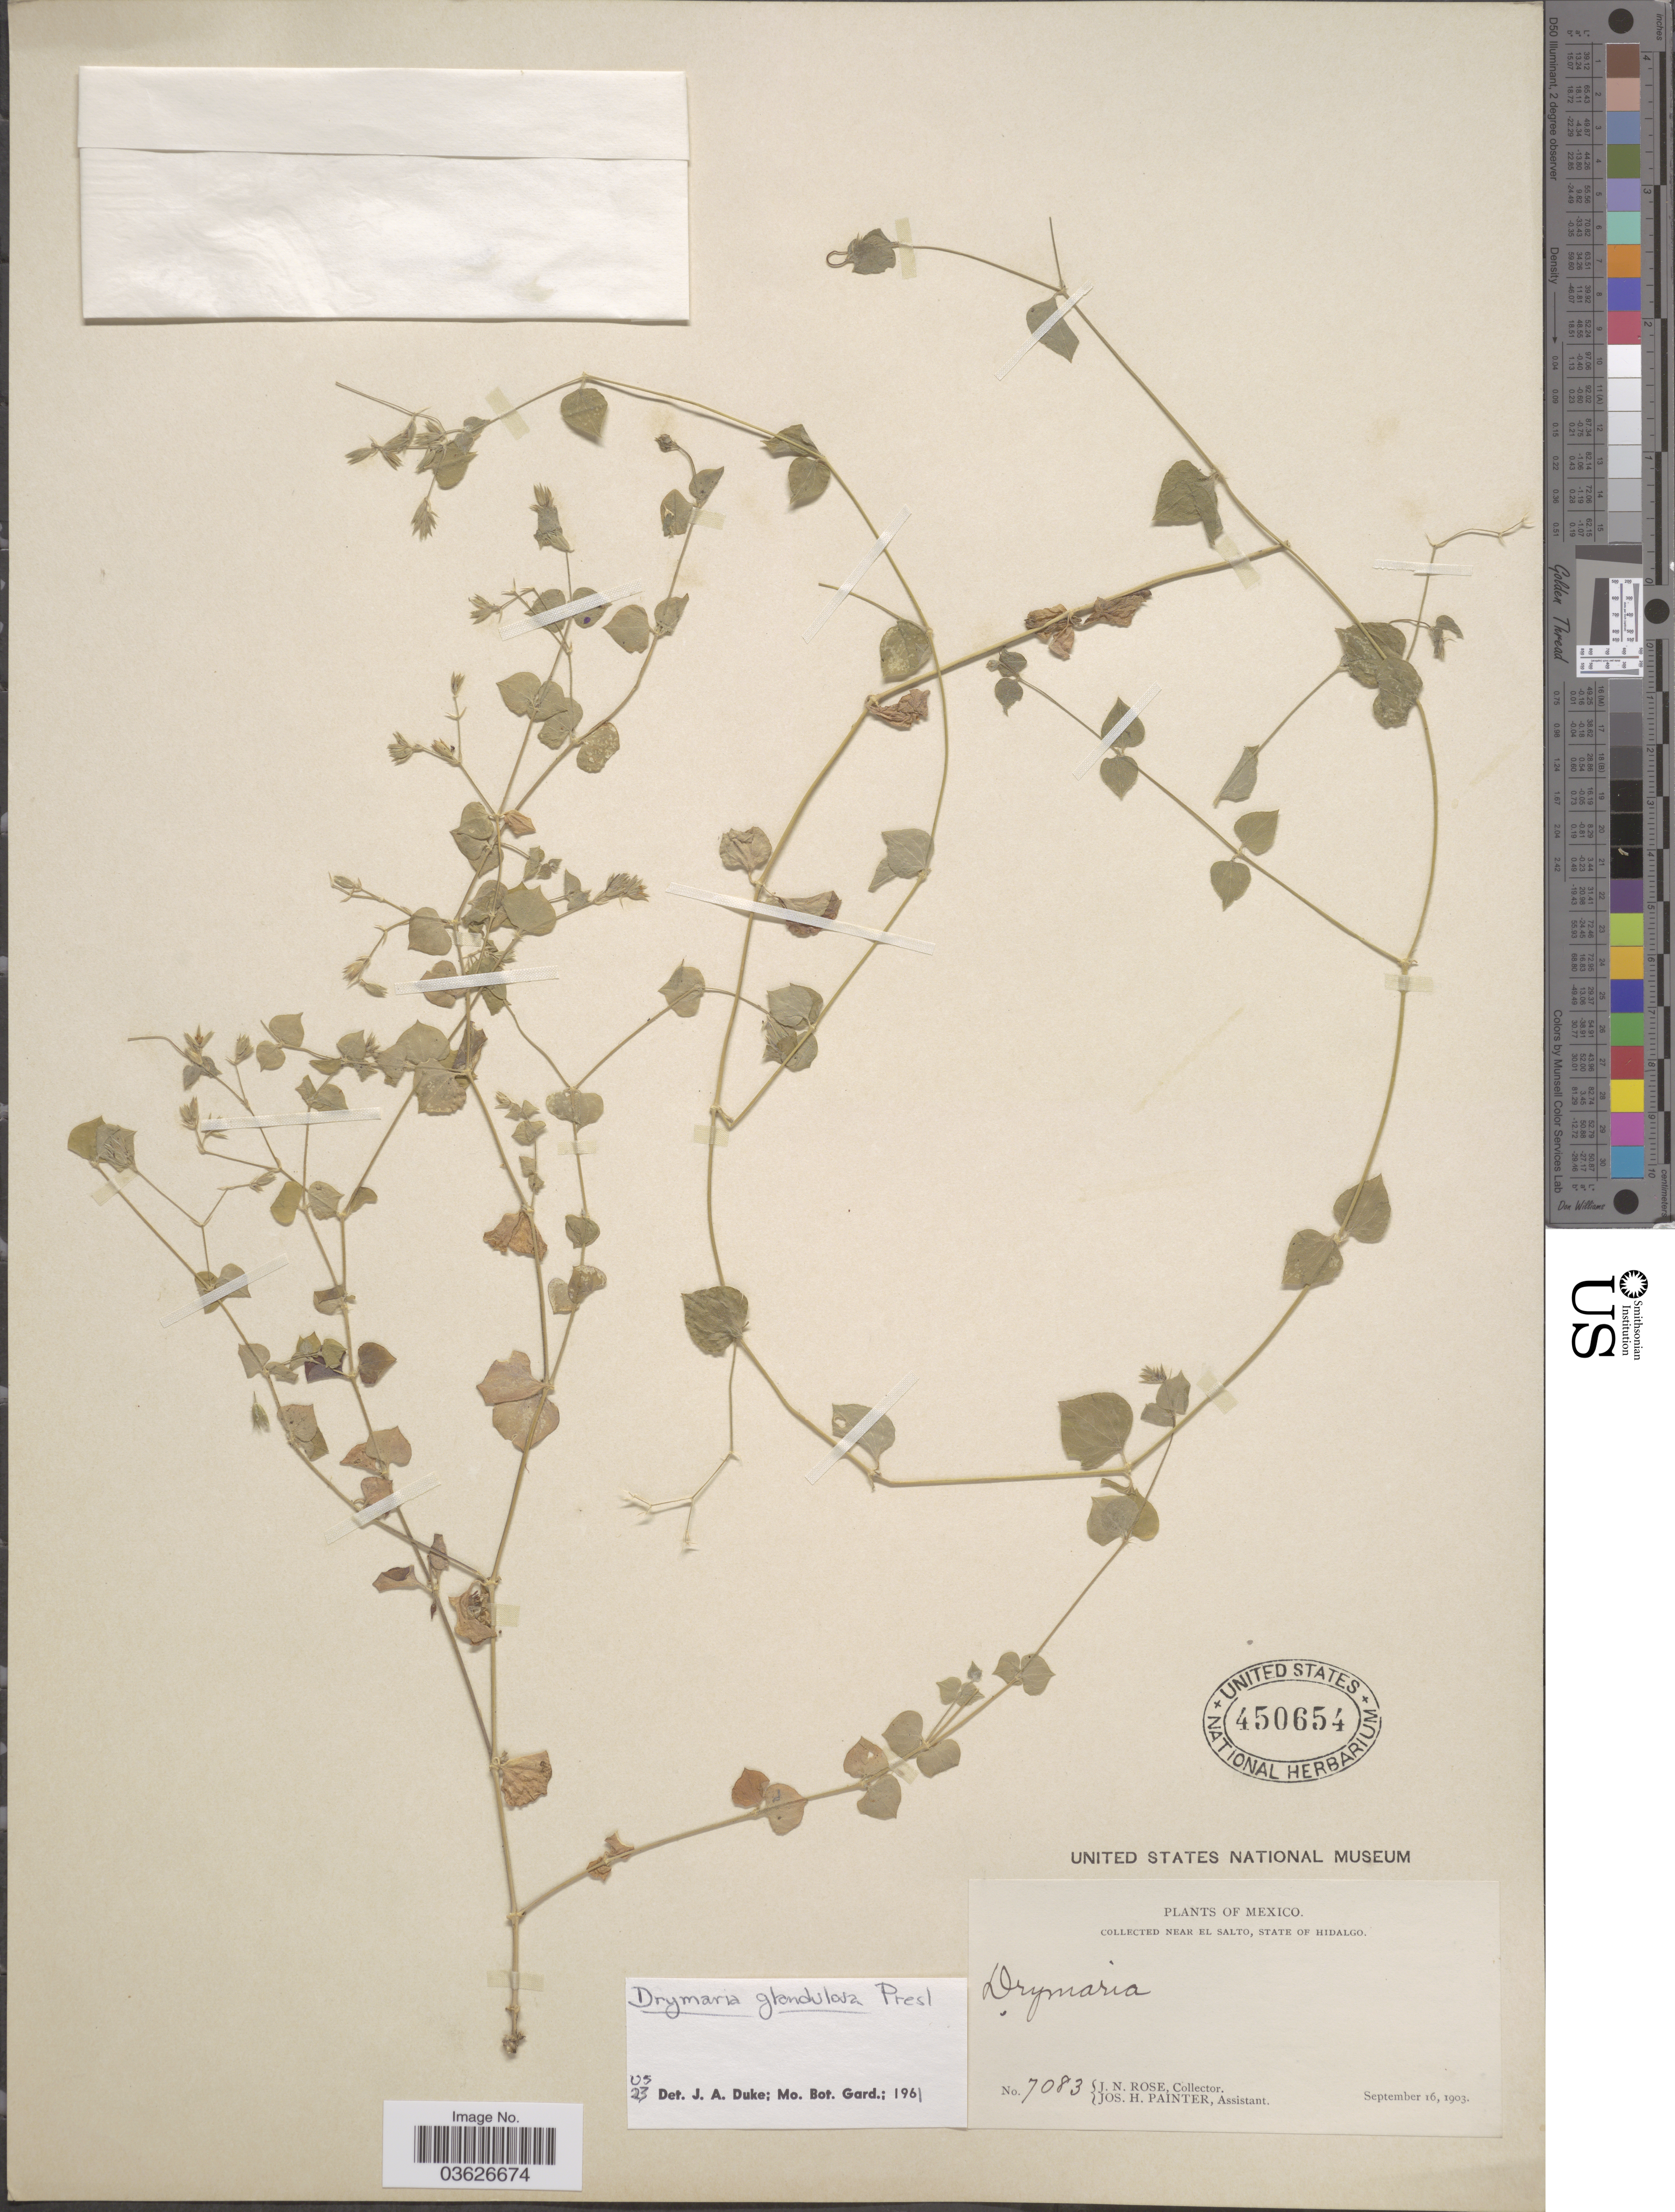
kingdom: Plantae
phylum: Tracheophyta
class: Magnoliopsida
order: Caryophyllales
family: Caryophyllaceae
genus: Drymaria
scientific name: Drymaria glandulosa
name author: Bartl.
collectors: J. N. Rose & J. H. Painter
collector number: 7083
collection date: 1903-09-16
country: Mexico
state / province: Hidalgo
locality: Near El Salto.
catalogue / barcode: US 450654